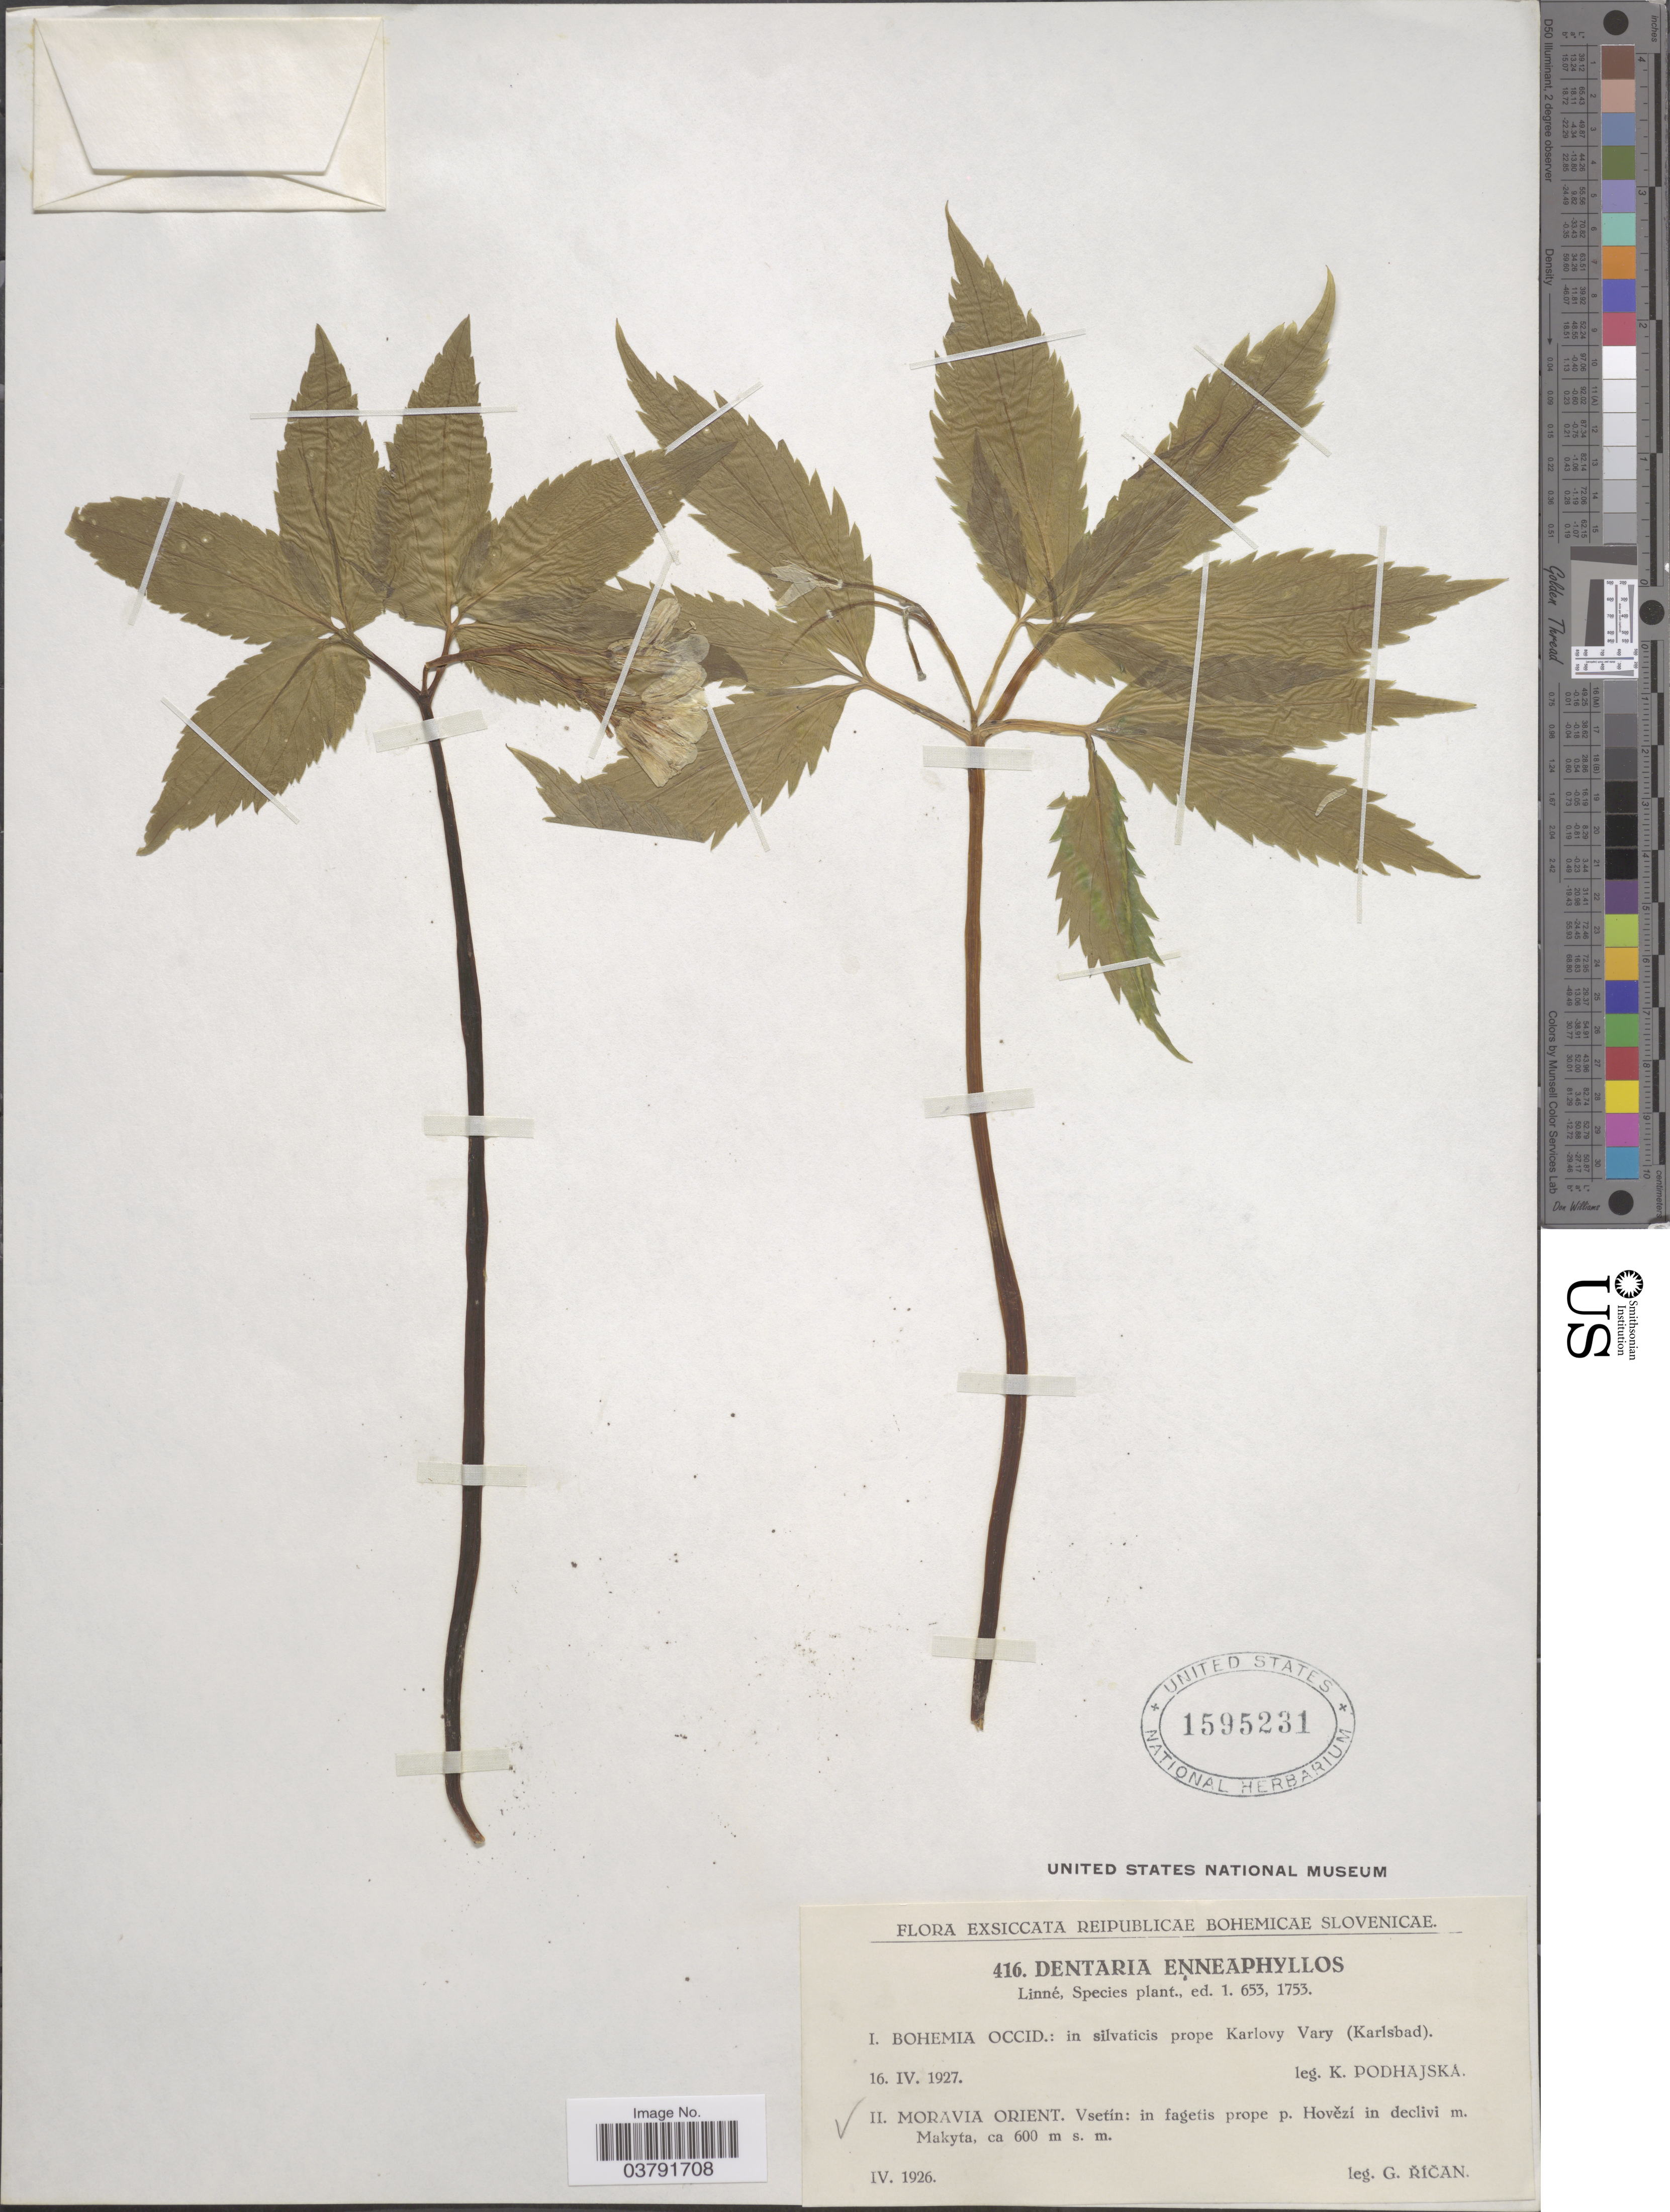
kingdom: Plantae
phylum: Tracheophyta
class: Magnoliopsida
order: Brassicales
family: Brassicaceae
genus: Dentaria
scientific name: Dentaria enneaphyllos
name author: L.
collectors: G. Rican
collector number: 416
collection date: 1926-04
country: Czechia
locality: Reipublicae Bohemicae Slovenicae. Moravia Orient. Vsetin: in fagetis prope p. Hovezi in declivi m. Makyta.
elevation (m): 600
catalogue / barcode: US 1595231